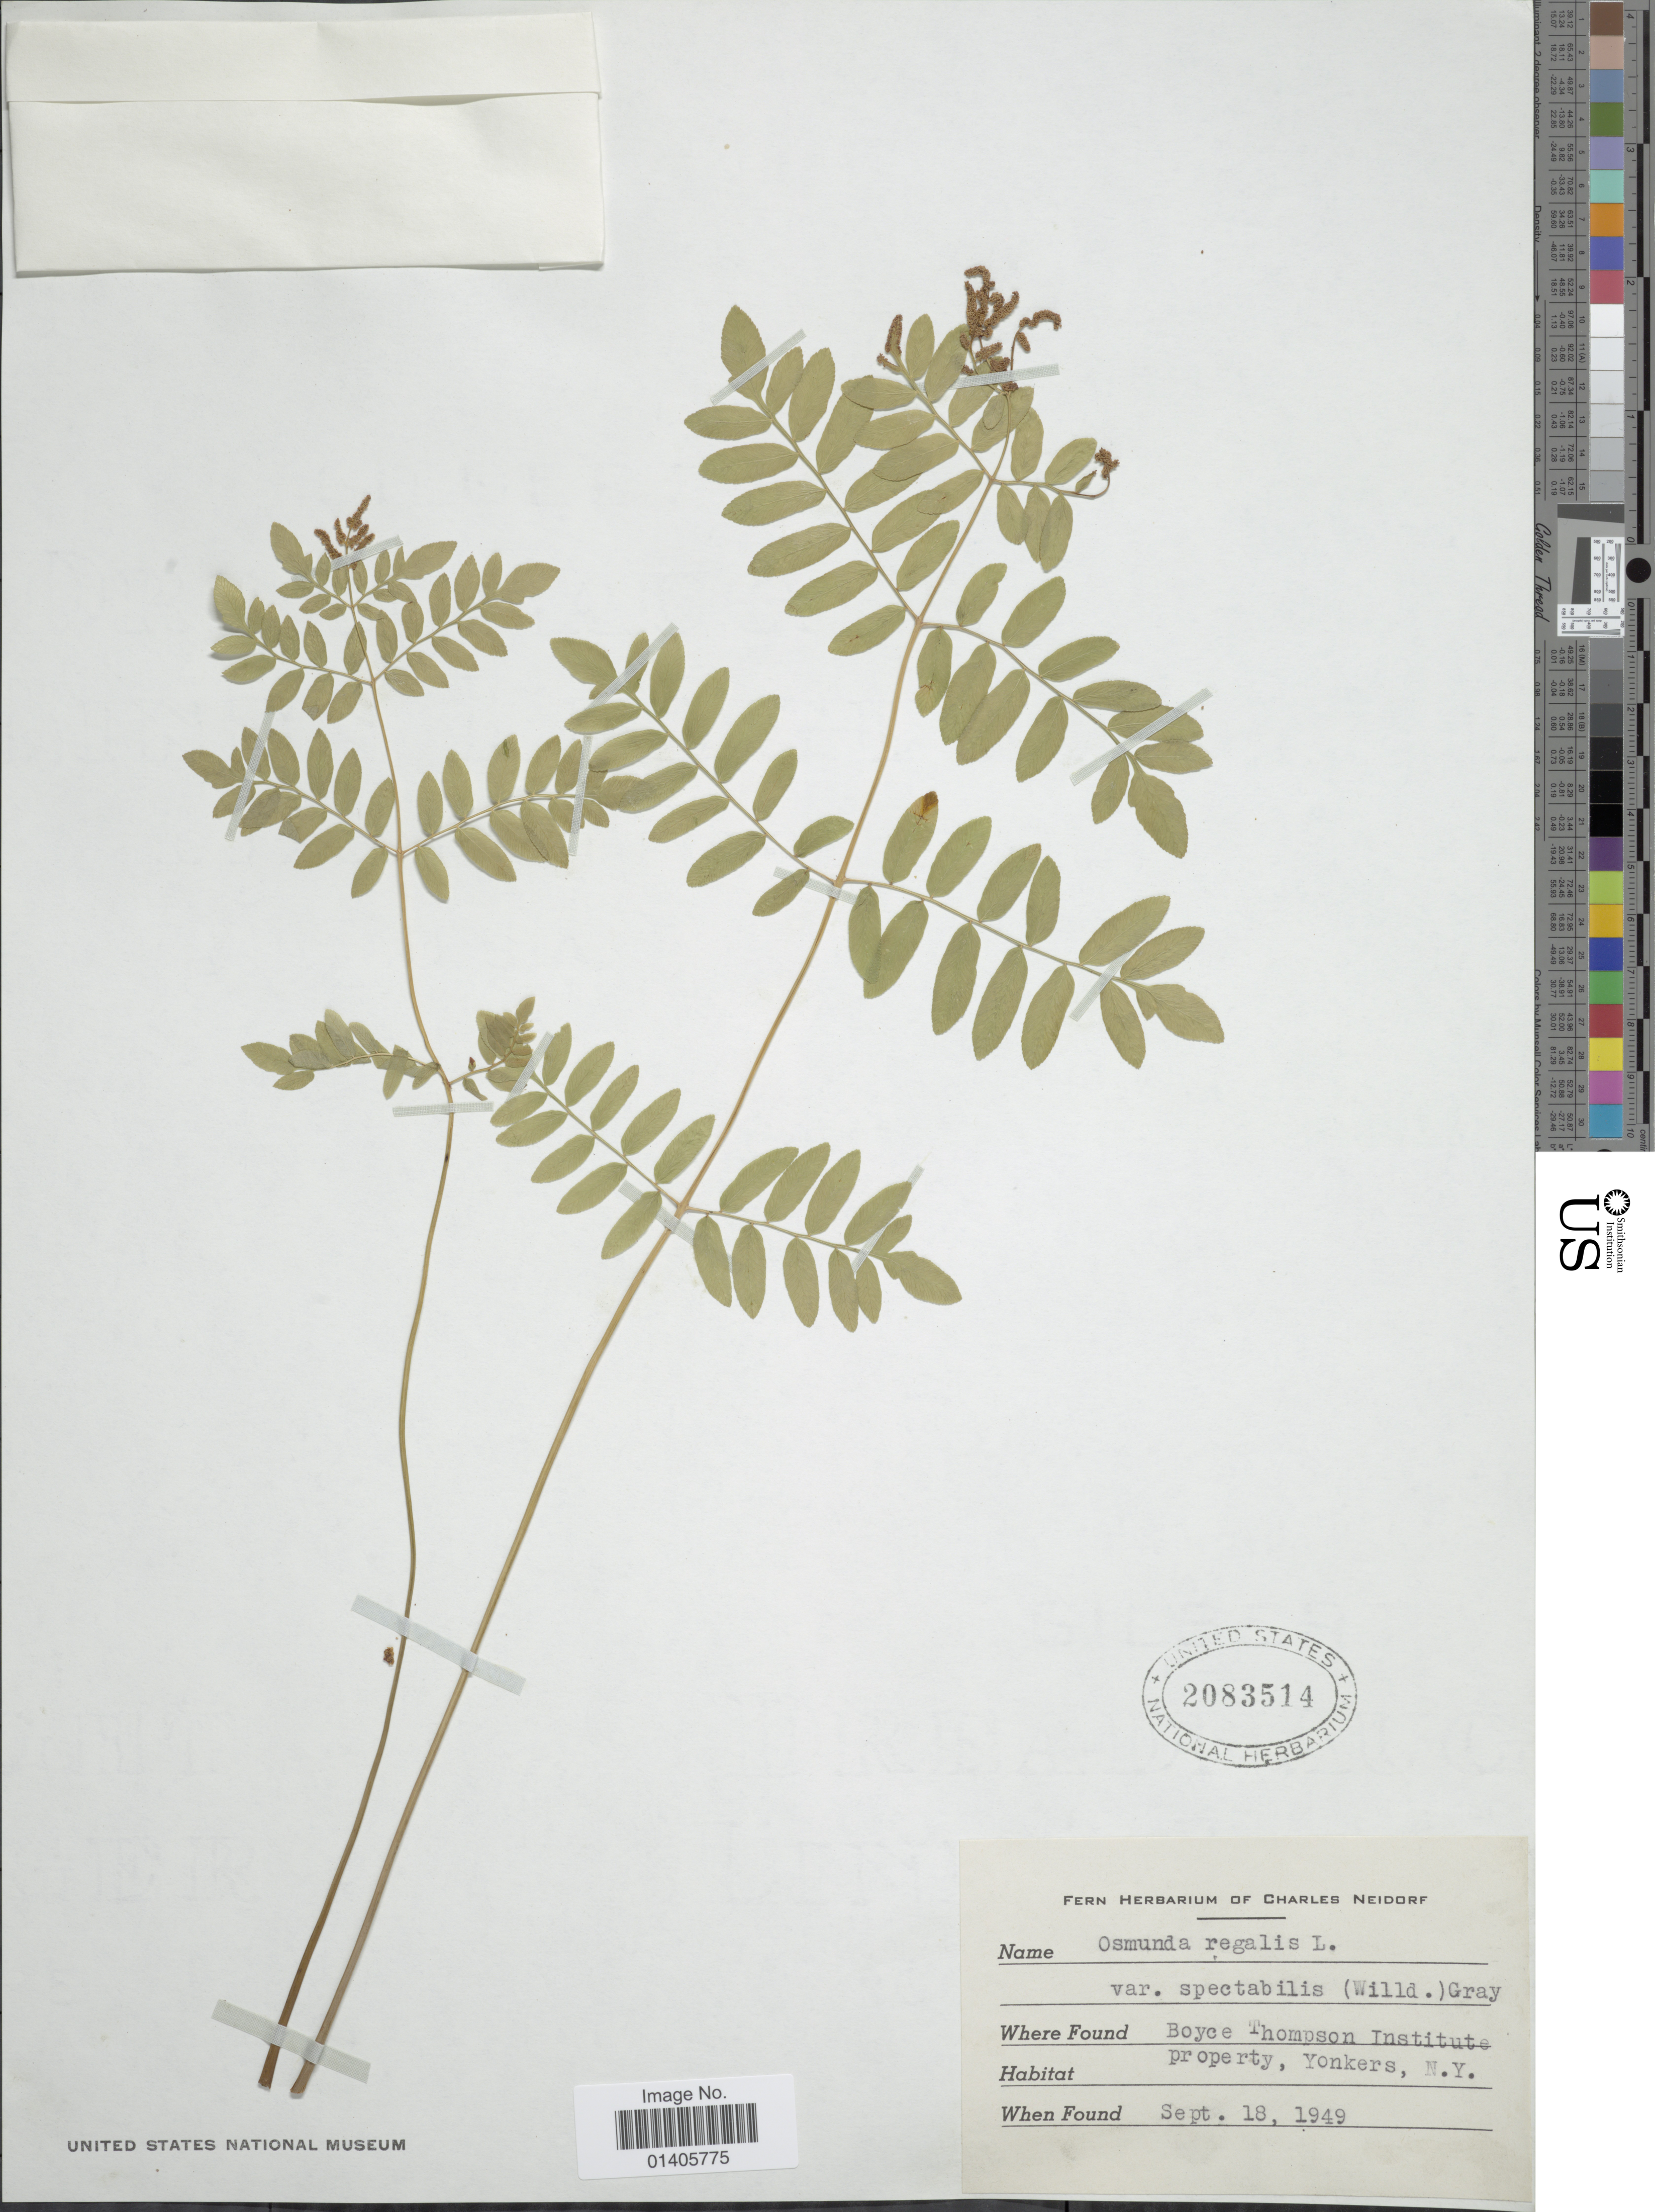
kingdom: Plantae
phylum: Tracheophyta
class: Polypodiopsida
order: Osmundales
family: Osmundaceae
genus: Osmunda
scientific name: Osmunda regalis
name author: L.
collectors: C. Neidorf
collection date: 1949-09-18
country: United States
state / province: New York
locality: Boyce Thompson Institute property, Yonkers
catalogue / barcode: US 2083514